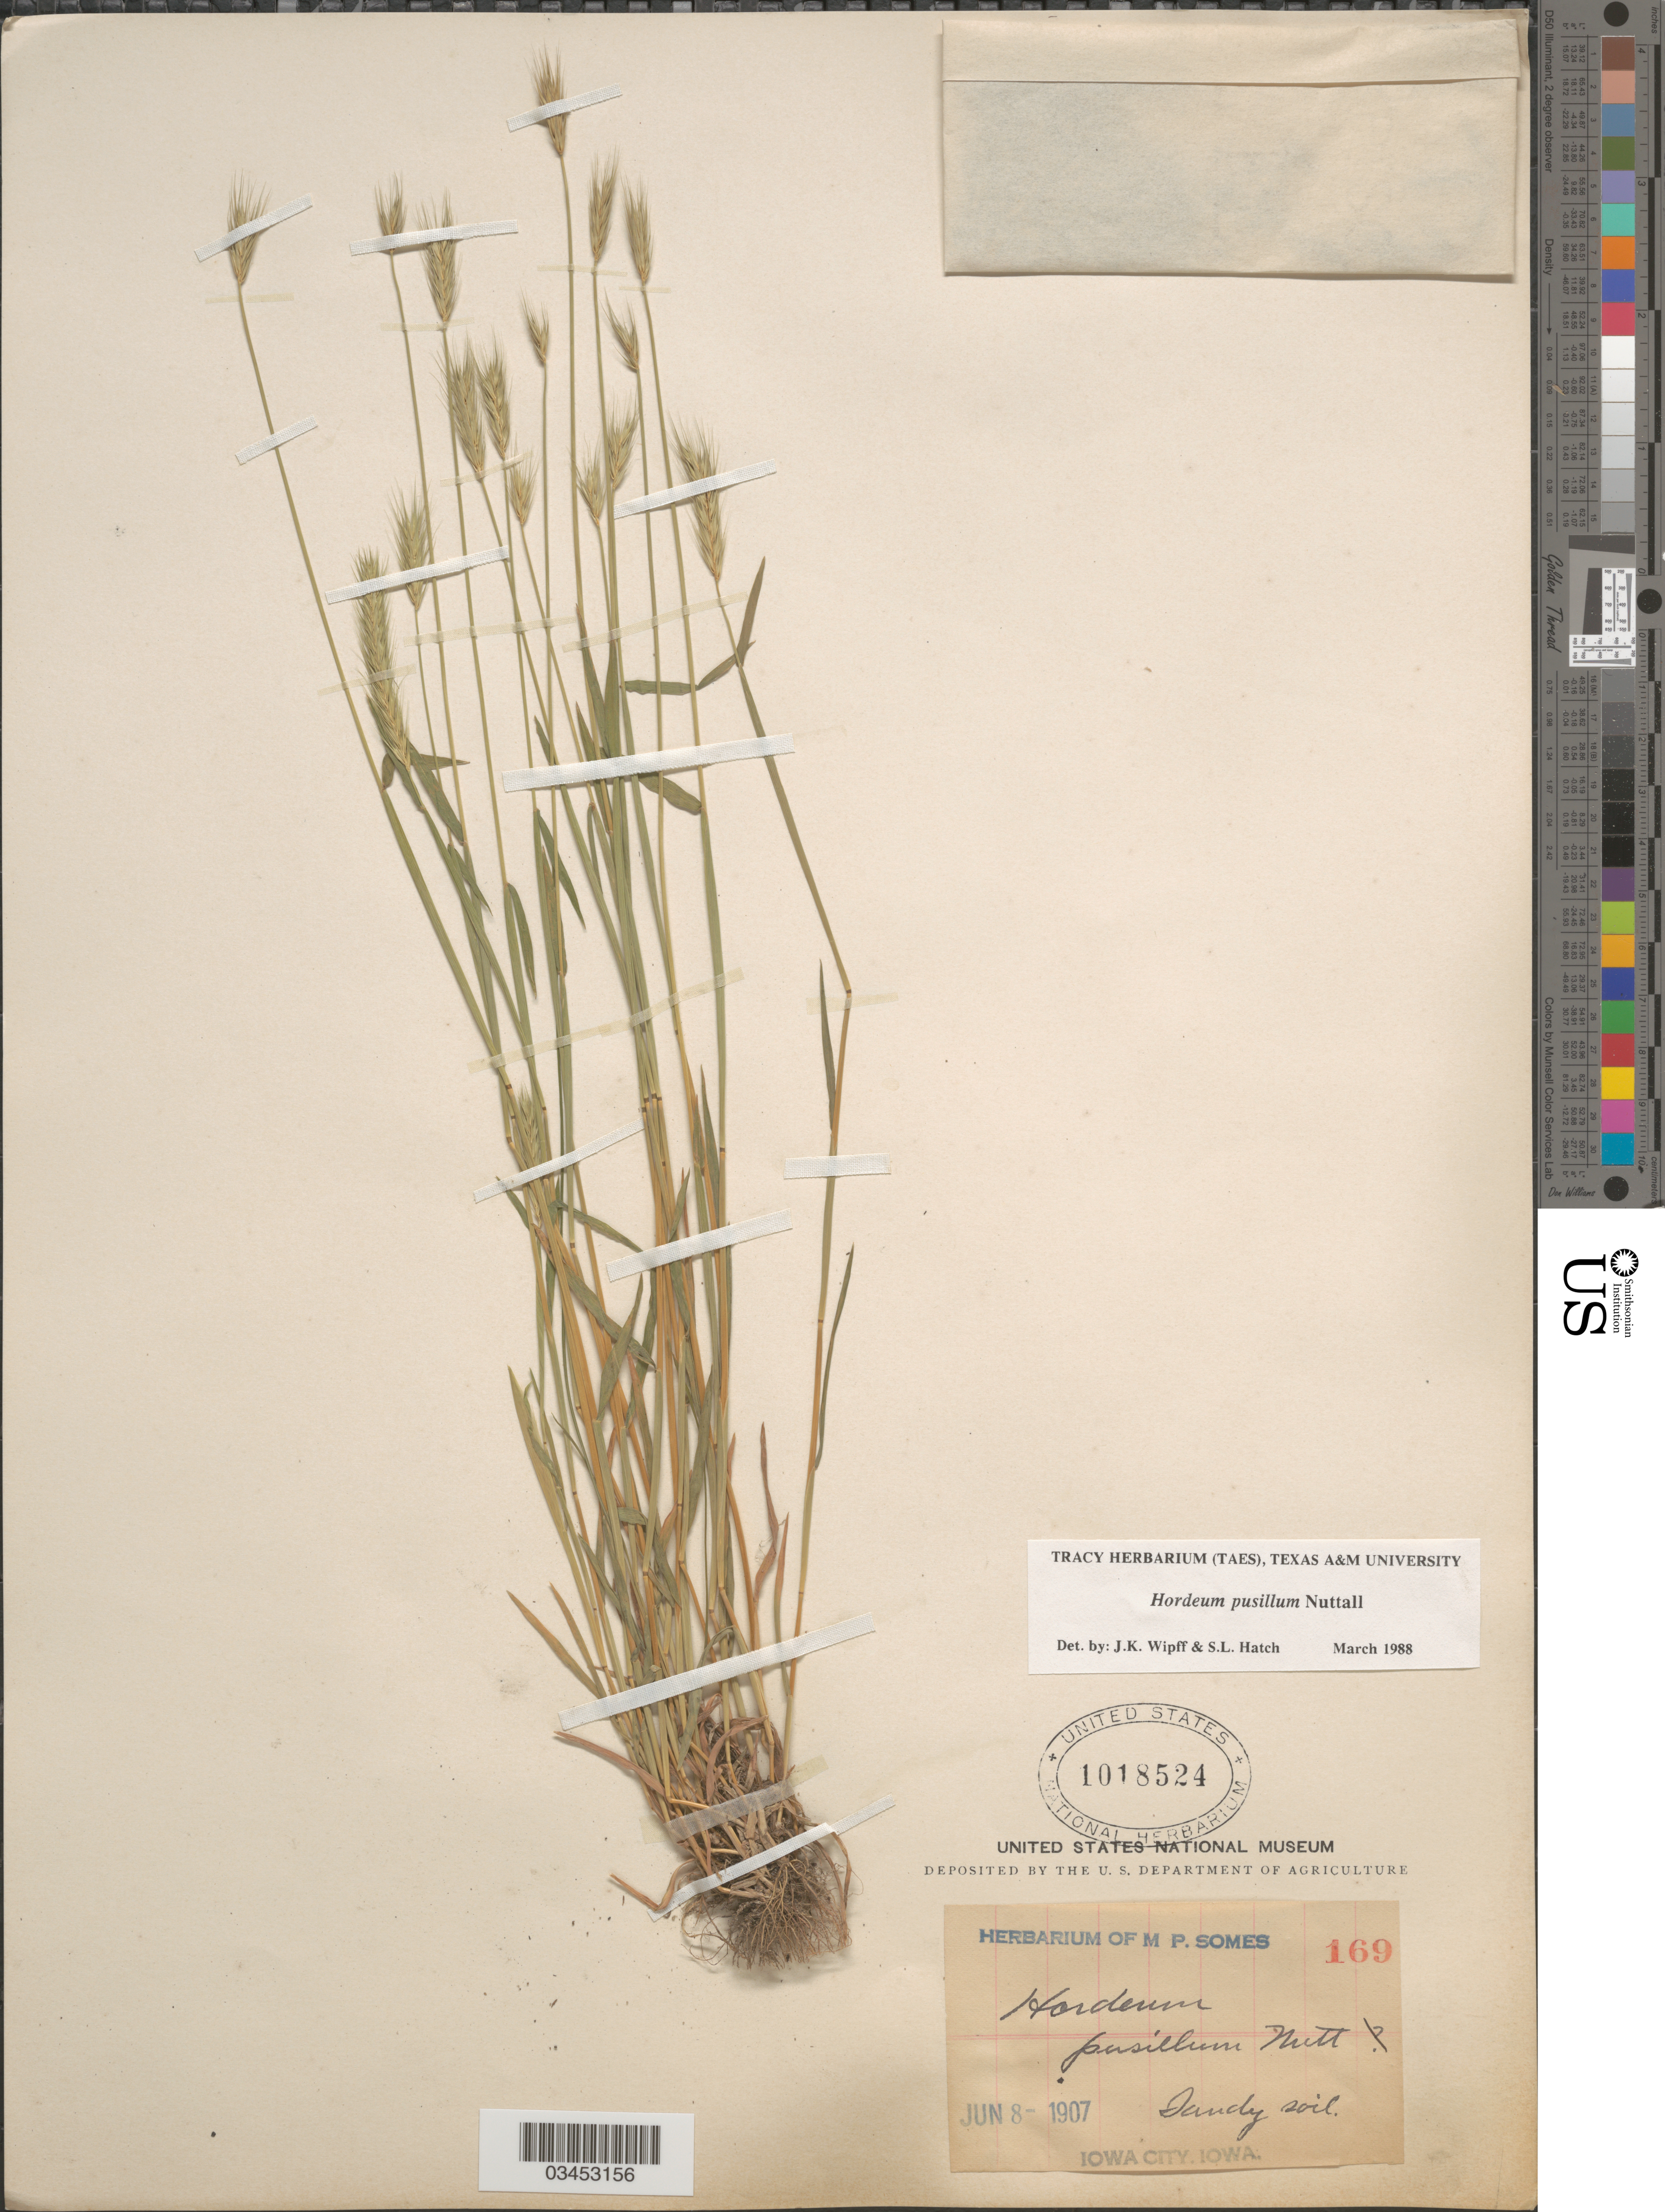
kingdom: Plantae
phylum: Tracheophyta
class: Liliopsida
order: Poales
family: Poaceae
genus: Hordeum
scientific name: Hordeum pusillum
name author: Nutt.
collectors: Ex herb. M. P. Somes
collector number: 169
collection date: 1907-06-08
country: United States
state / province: Iowa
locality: Iowa City.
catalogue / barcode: US 1018524